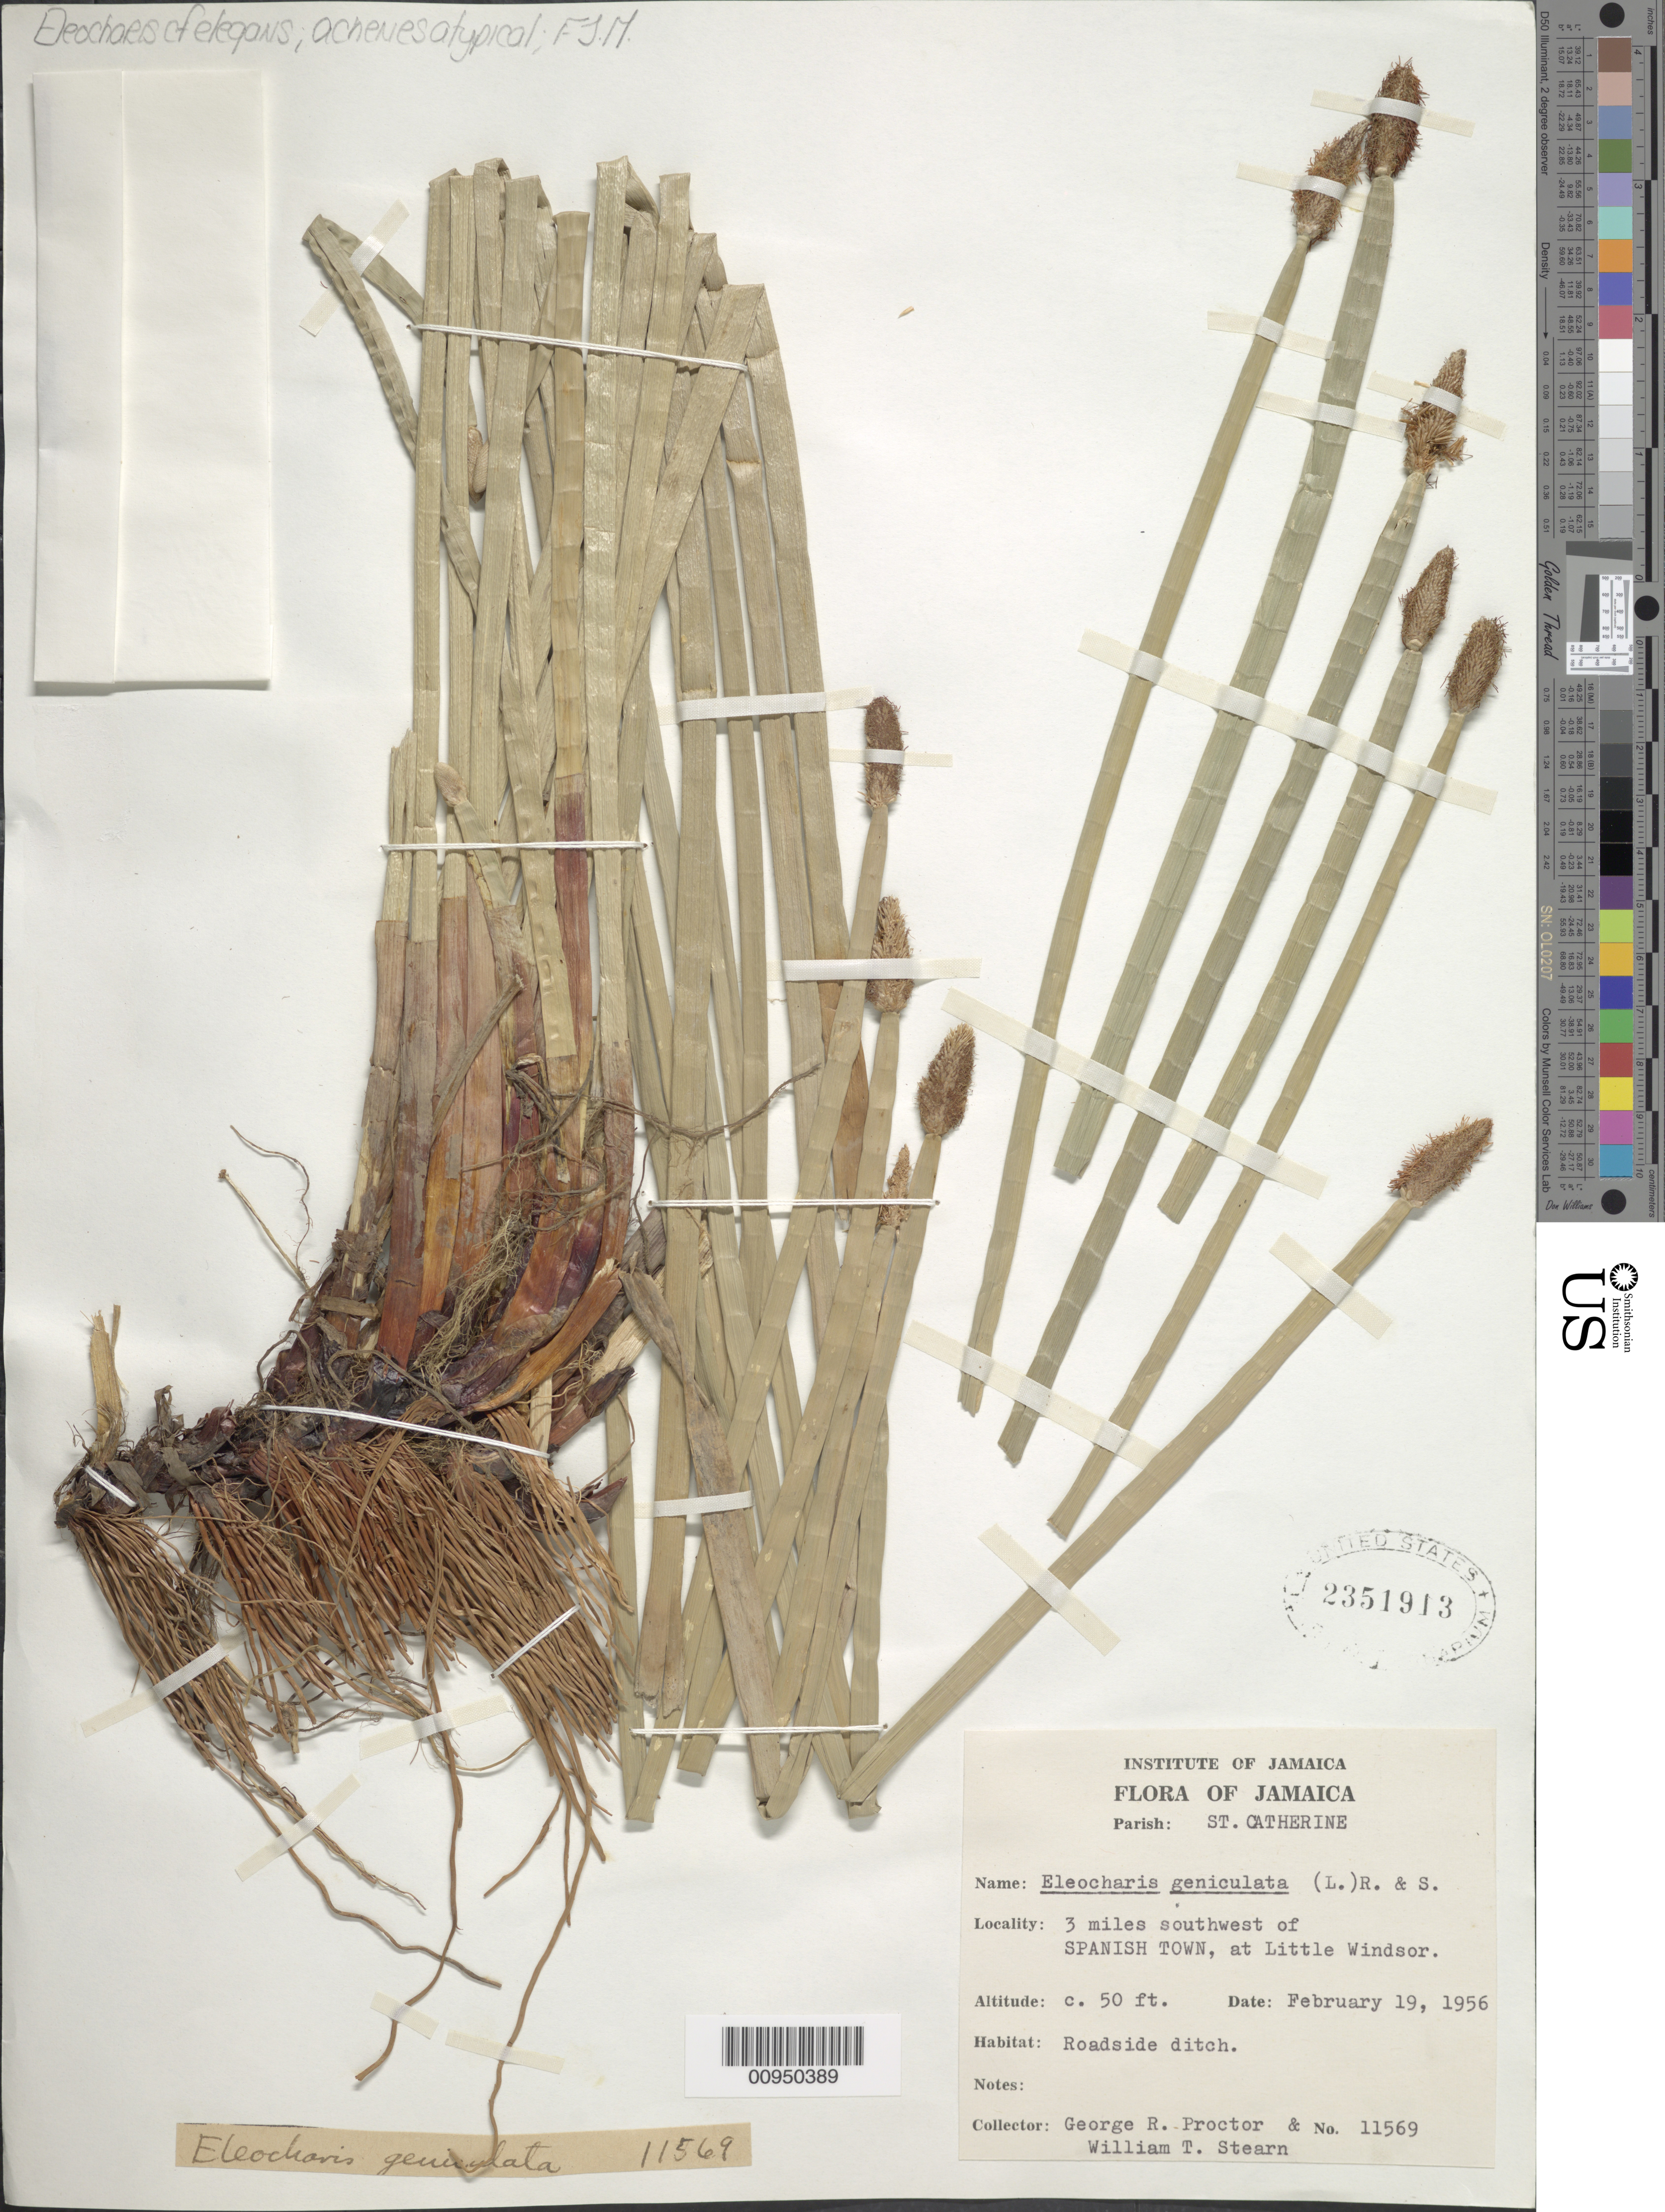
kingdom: Plantae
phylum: Tracheophyta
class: Liliopsida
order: Poales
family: Cyperaceae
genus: Eleocharis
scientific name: Eleocharis elegans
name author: (Kunth) Roem. & Schult.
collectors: G. R. Proctor & W. T. Stearn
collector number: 11569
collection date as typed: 19 Feb 1956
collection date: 1956-02-19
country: Jamaica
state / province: Saint Catherine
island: Jamaica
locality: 3 miles SW of Spanish Town at Little Windsor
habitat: Roadside ditch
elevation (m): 15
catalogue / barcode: US 2351913